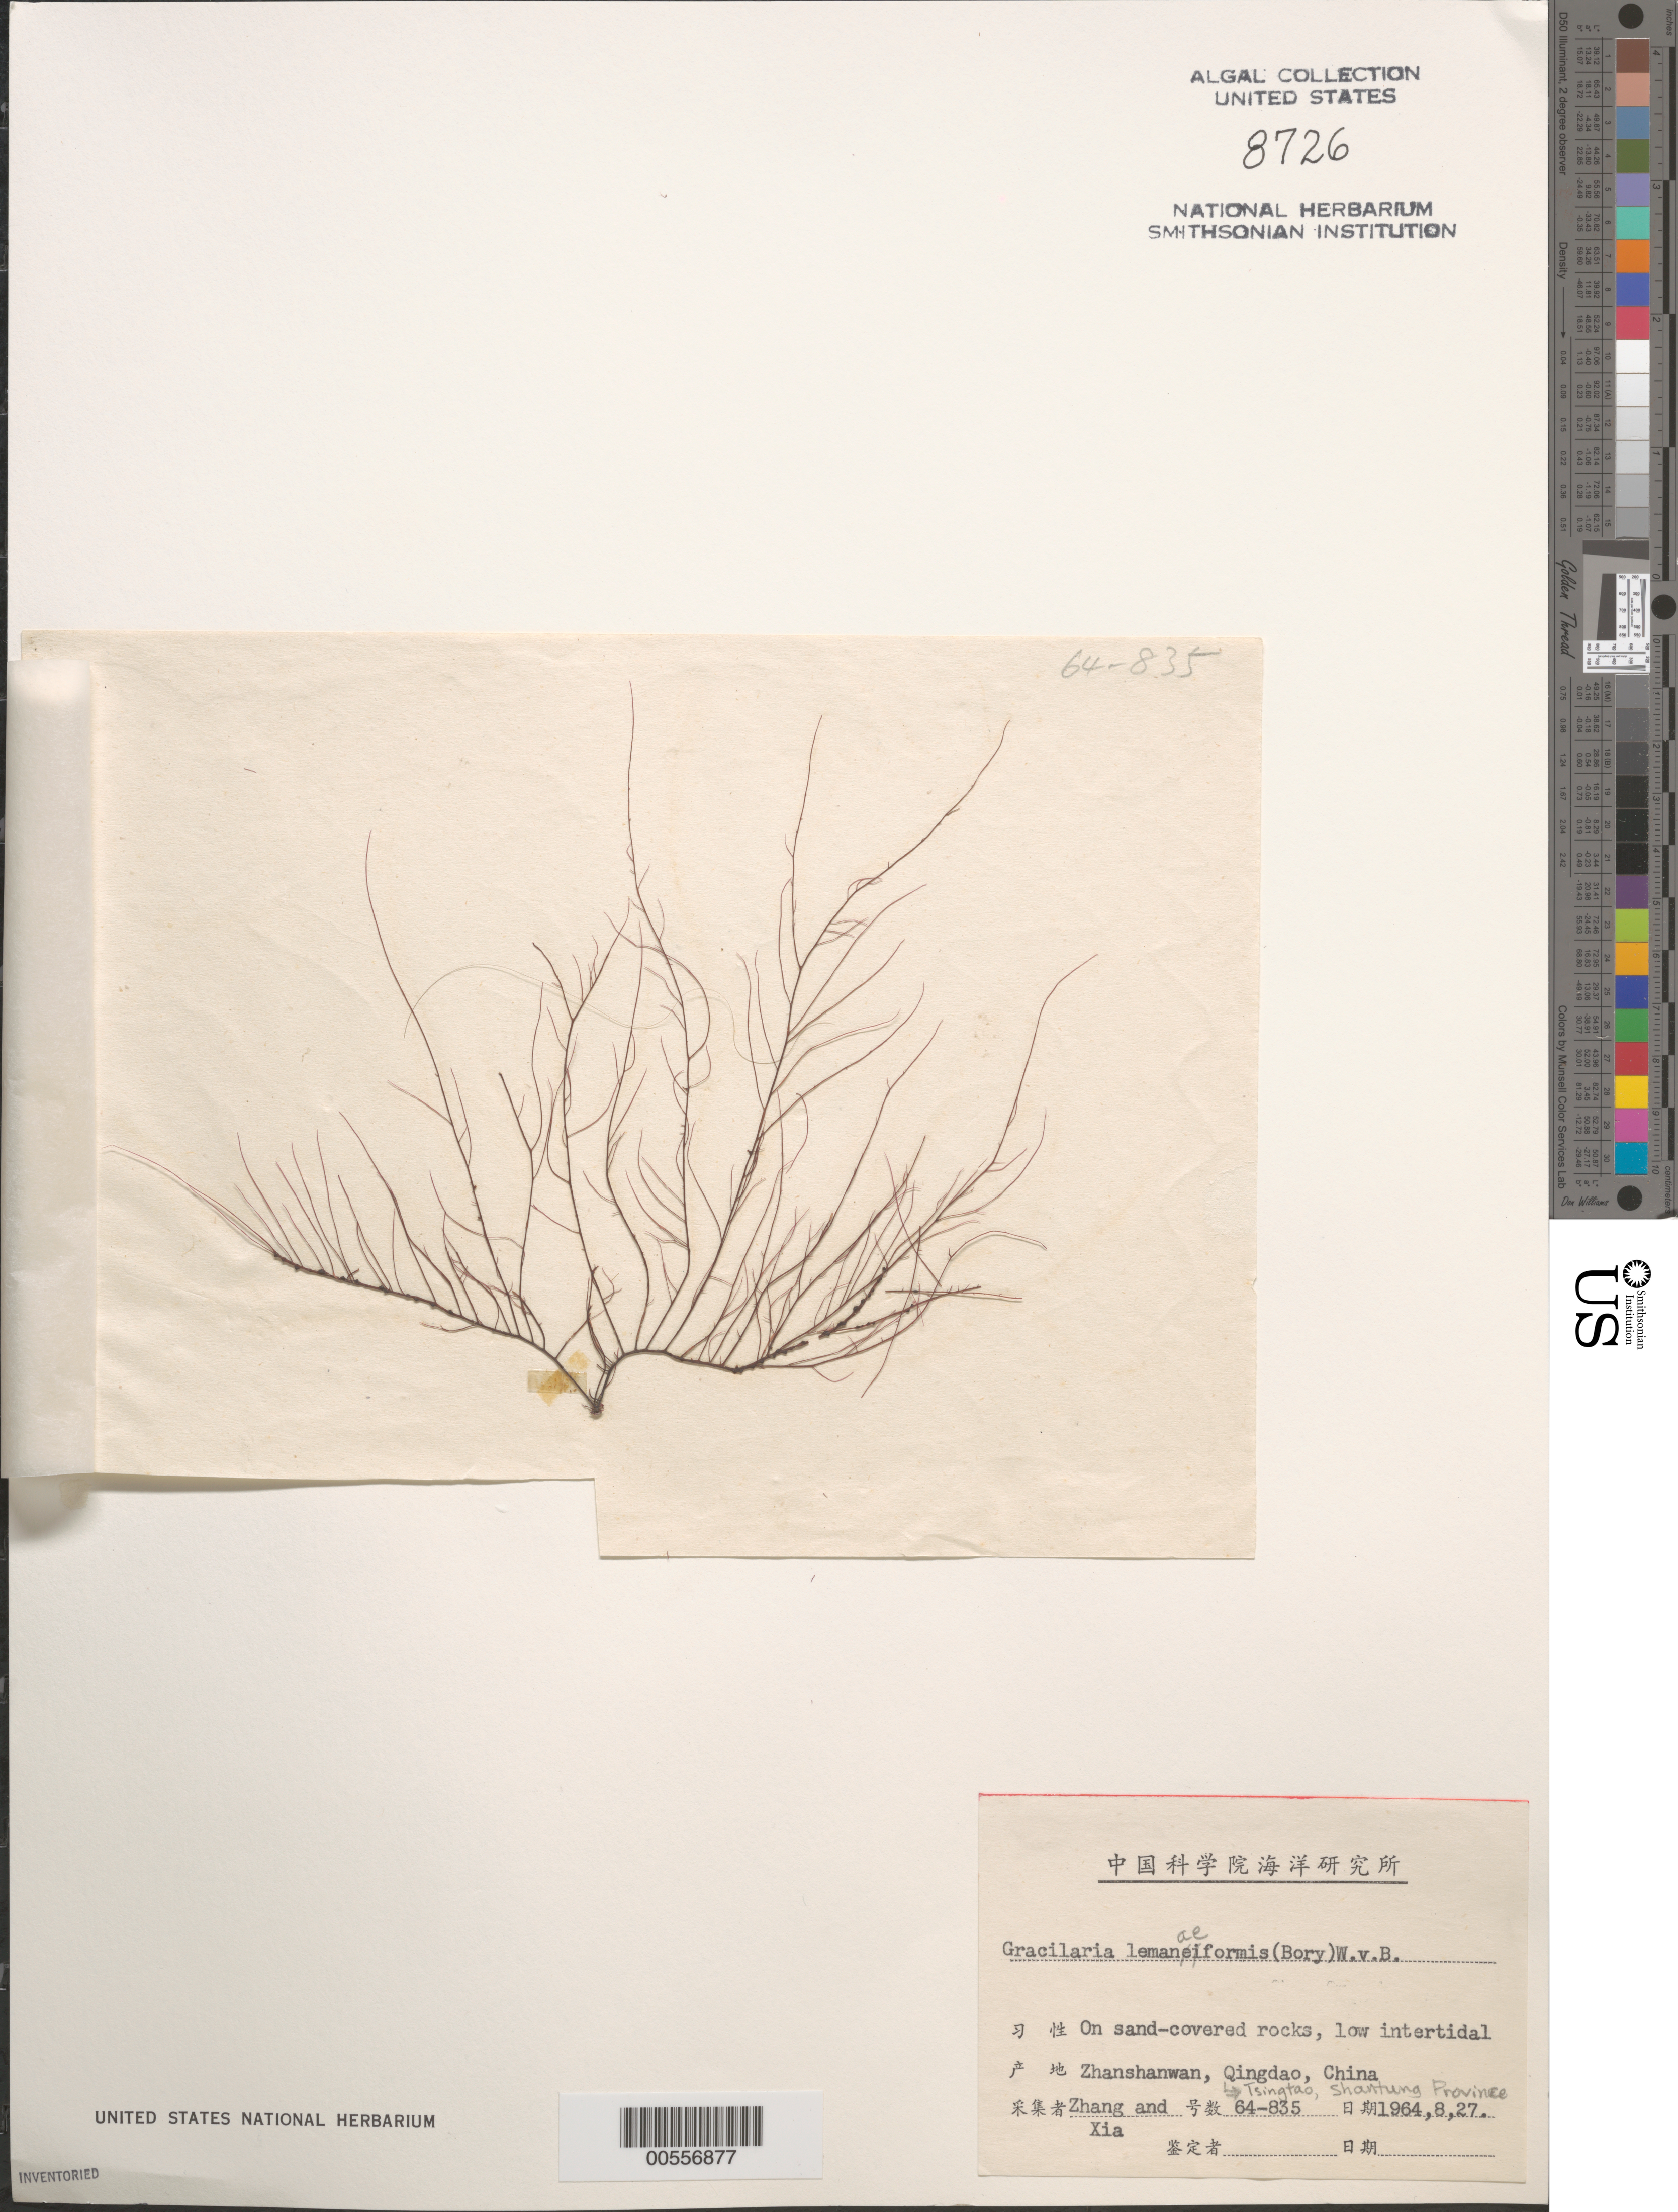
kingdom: Plantae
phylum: Rhodophyta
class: Florideophyceae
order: Gracilariales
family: Gracilariaceae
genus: Gracilariopsis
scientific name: Gracilariopsis lemaneiformis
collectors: J. Zhang & B.M. Xia & I.A. Abbott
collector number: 64-835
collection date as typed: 27 Aug 1964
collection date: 1964-08-27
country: China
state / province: Shandong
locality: Zhanshanwan, Qingdao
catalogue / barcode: US 8726